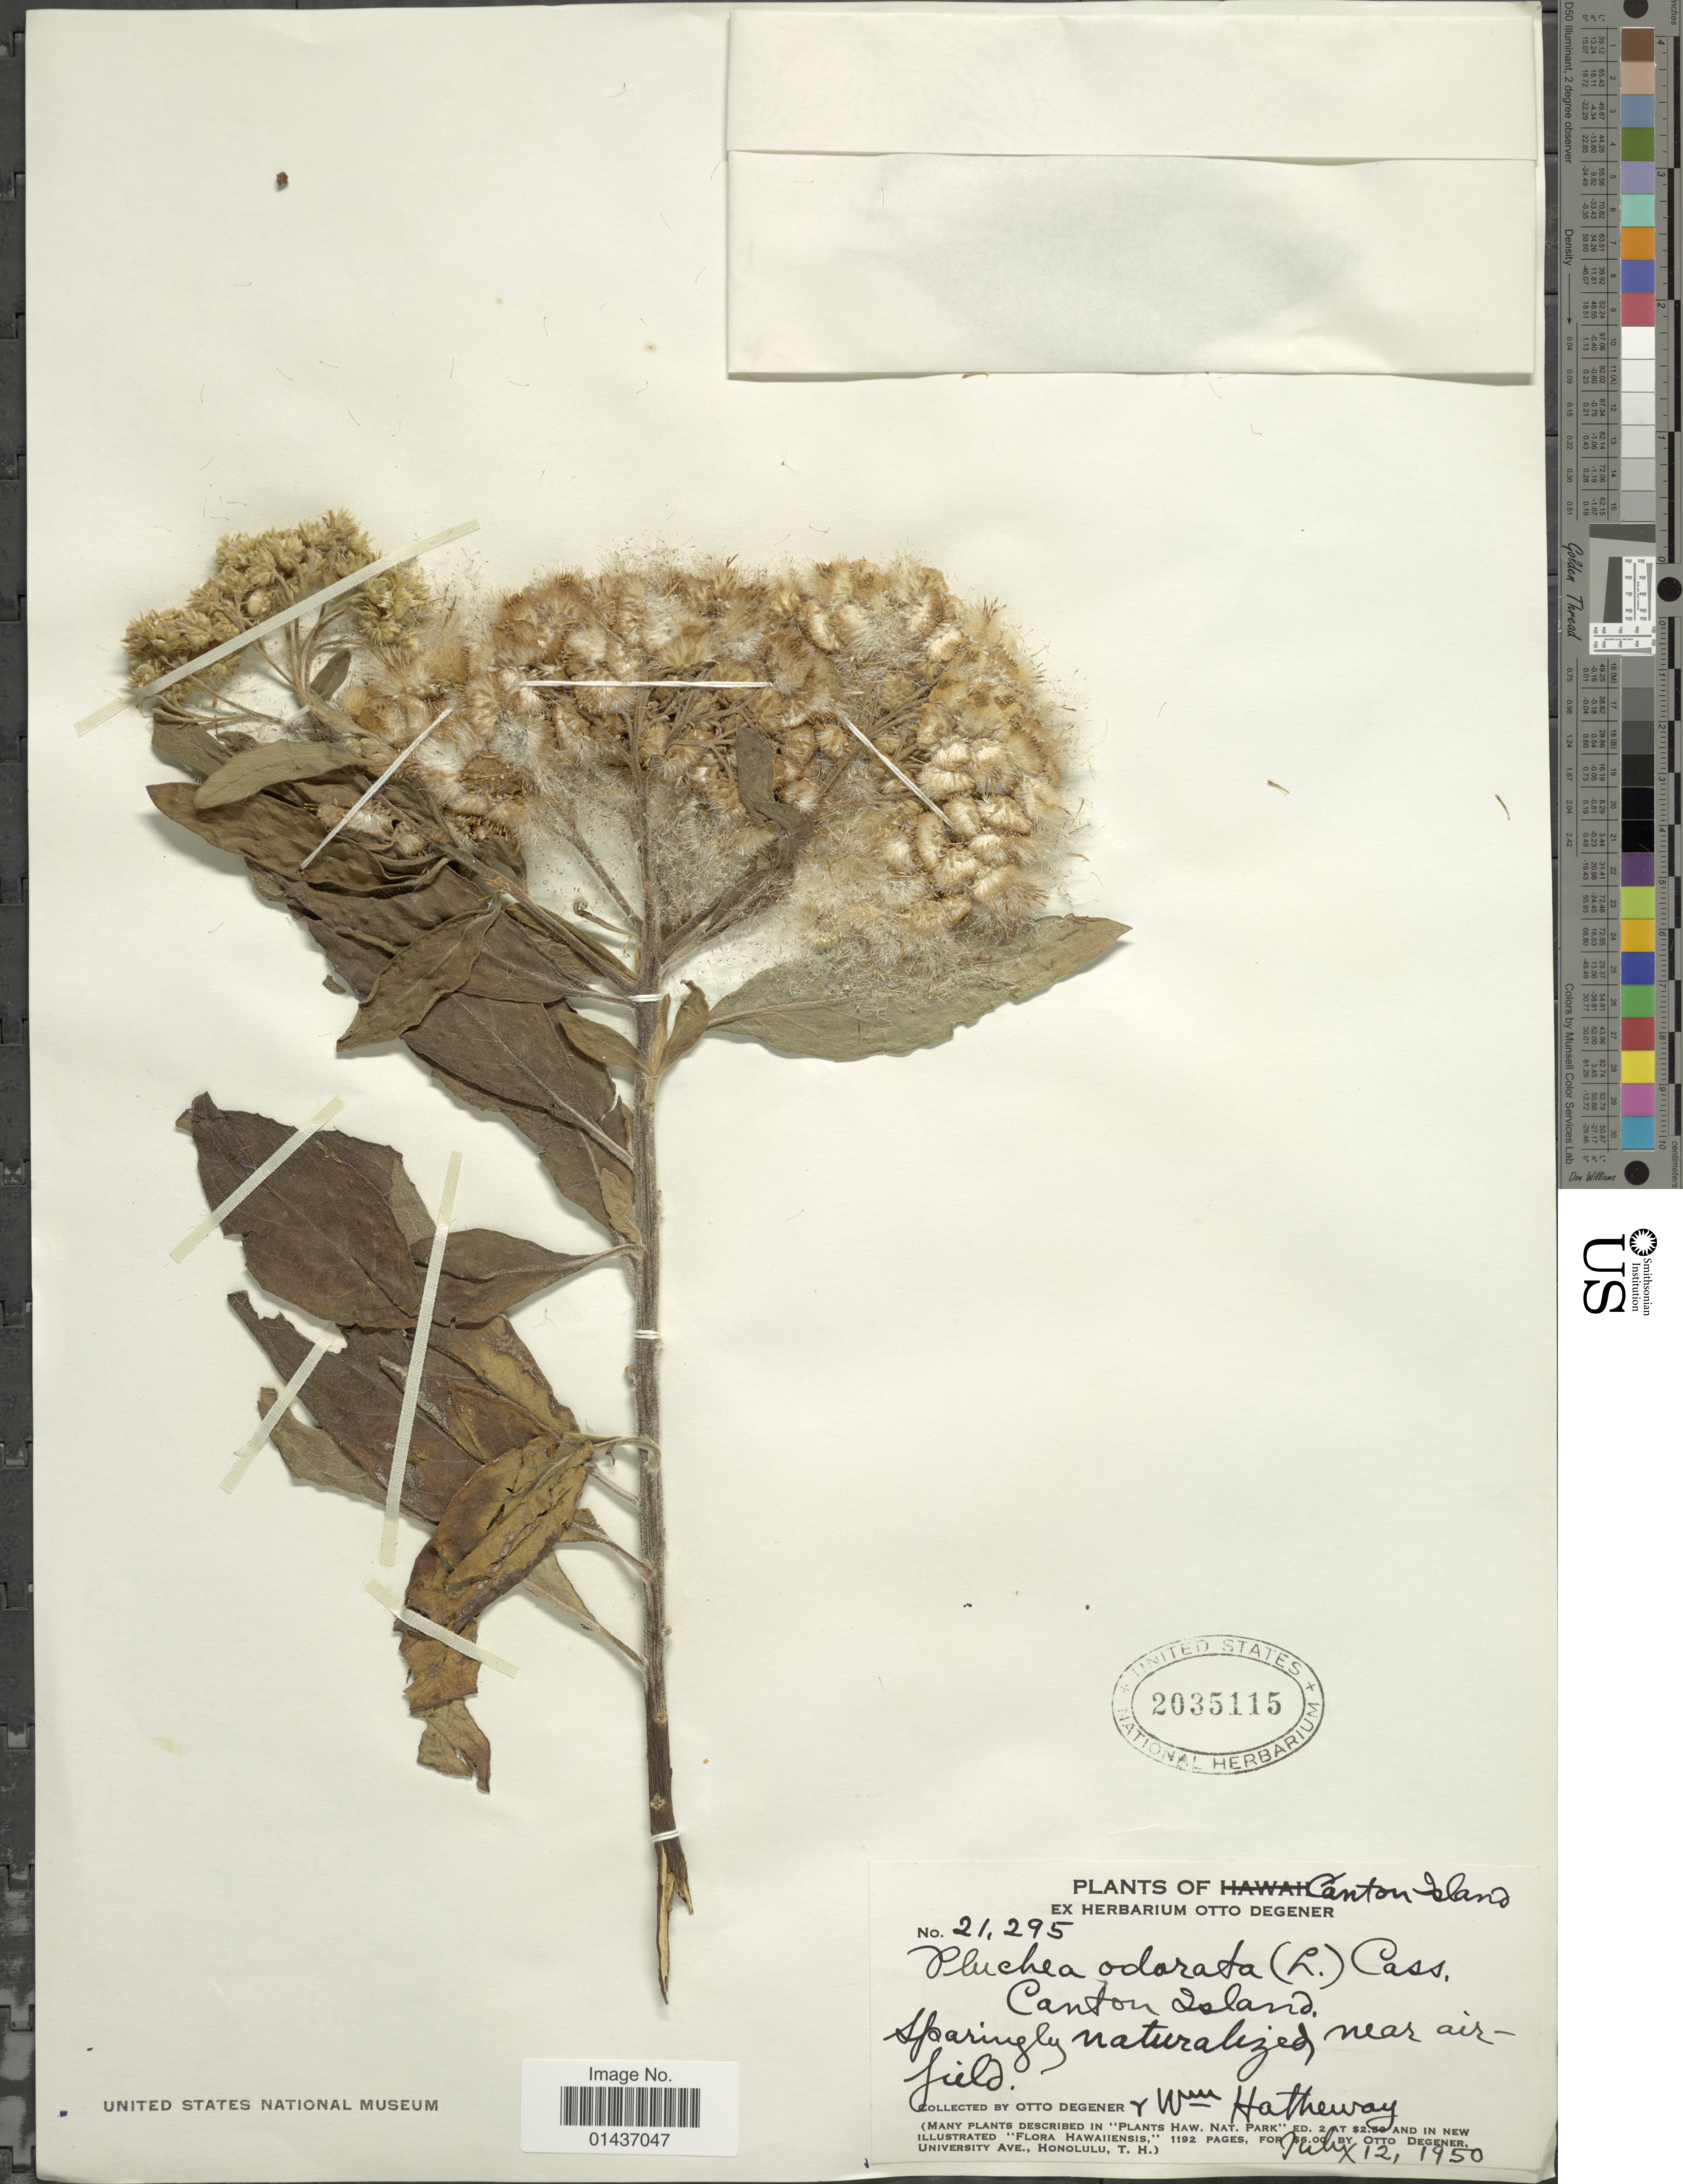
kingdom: Plantae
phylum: Tracheophyta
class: Magnoliopsida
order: Asterales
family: Asteraceae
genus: Pluchea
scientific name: Pluchea carolinensis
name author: (Jacq.) D. Don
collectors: O. Degener & W. Hatheway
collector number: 21295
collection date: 1950-07-12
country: Kiribati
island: Kanton [Canton] Atoll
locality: Canton Island, sparingly naturalized near airfield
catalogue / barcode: US 2035115